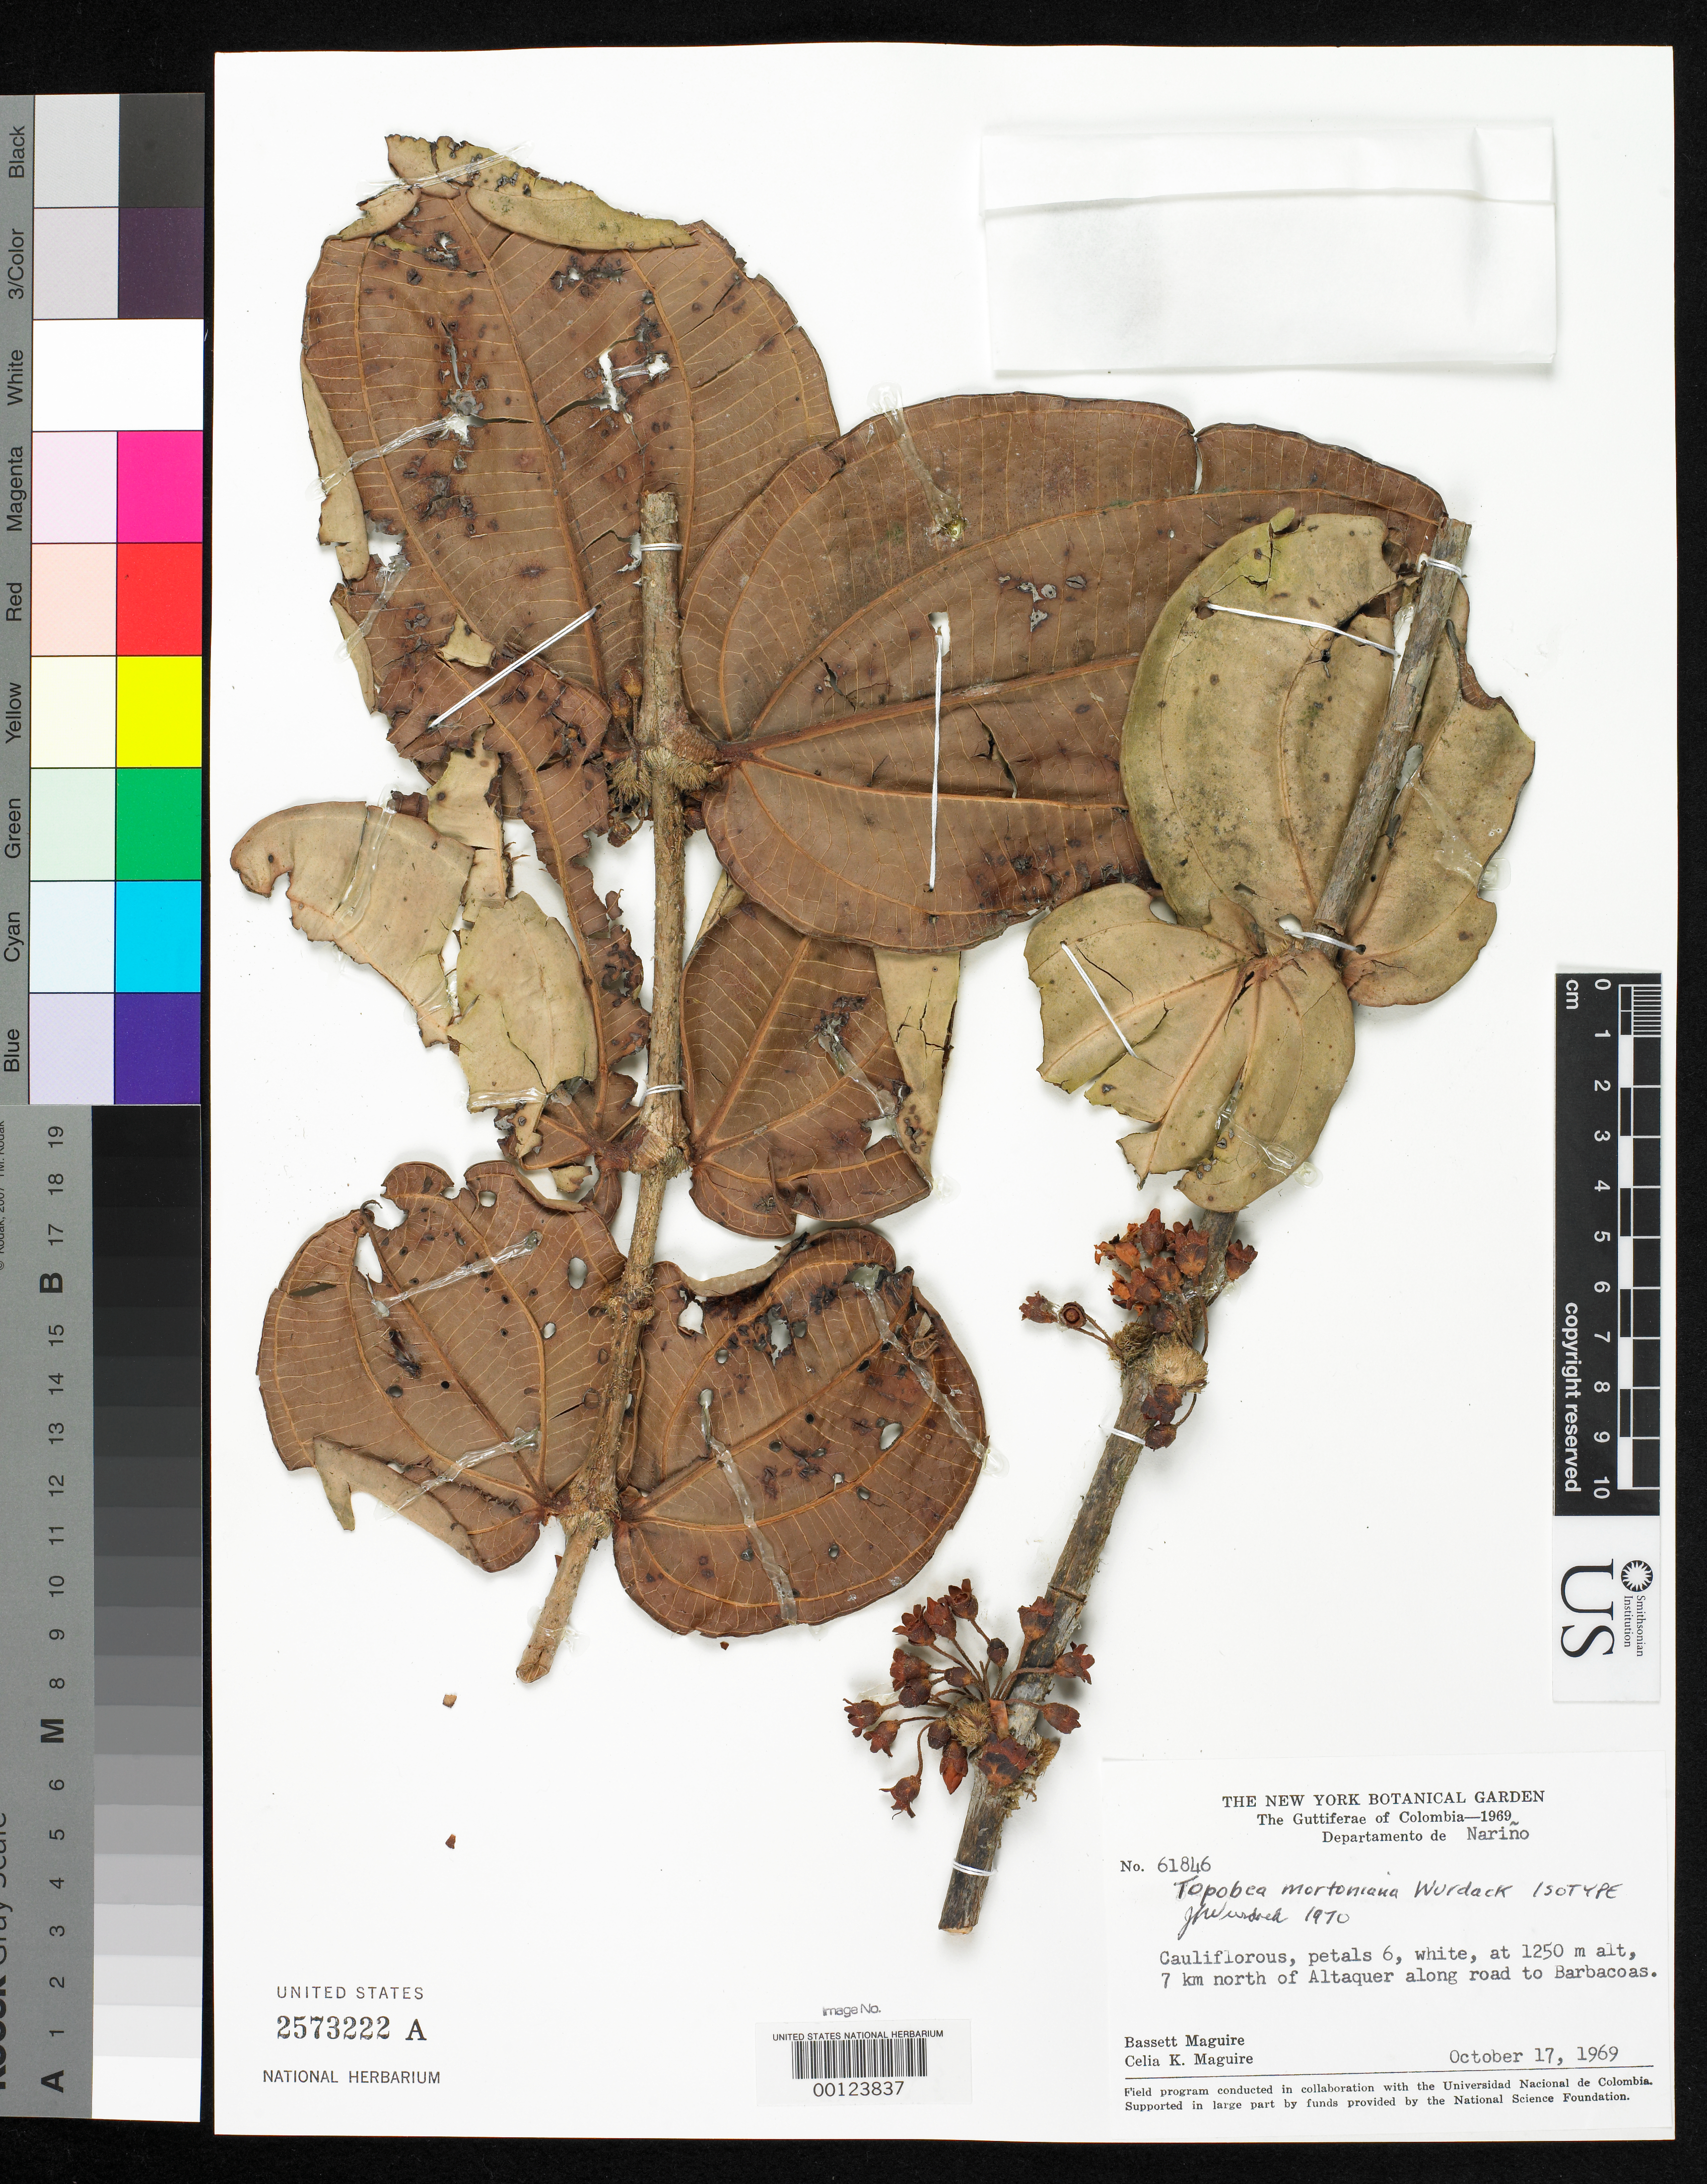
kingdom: Plantae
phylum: Tracheophyta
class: Magnoliopsida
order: Myrtales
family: Melastomataceae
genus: Topobea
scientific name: Topobea mortoniana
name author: Wurdack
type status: Isotype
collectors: B. Maguire & C. K. Maguire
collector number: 61846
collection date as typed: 17 Oct 1969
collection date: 1969-10-17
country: Colombia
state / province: Nariño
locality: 7 km. N of Altaquer along road to Barbacoas.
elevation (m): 1250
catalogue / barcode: US 2573222A